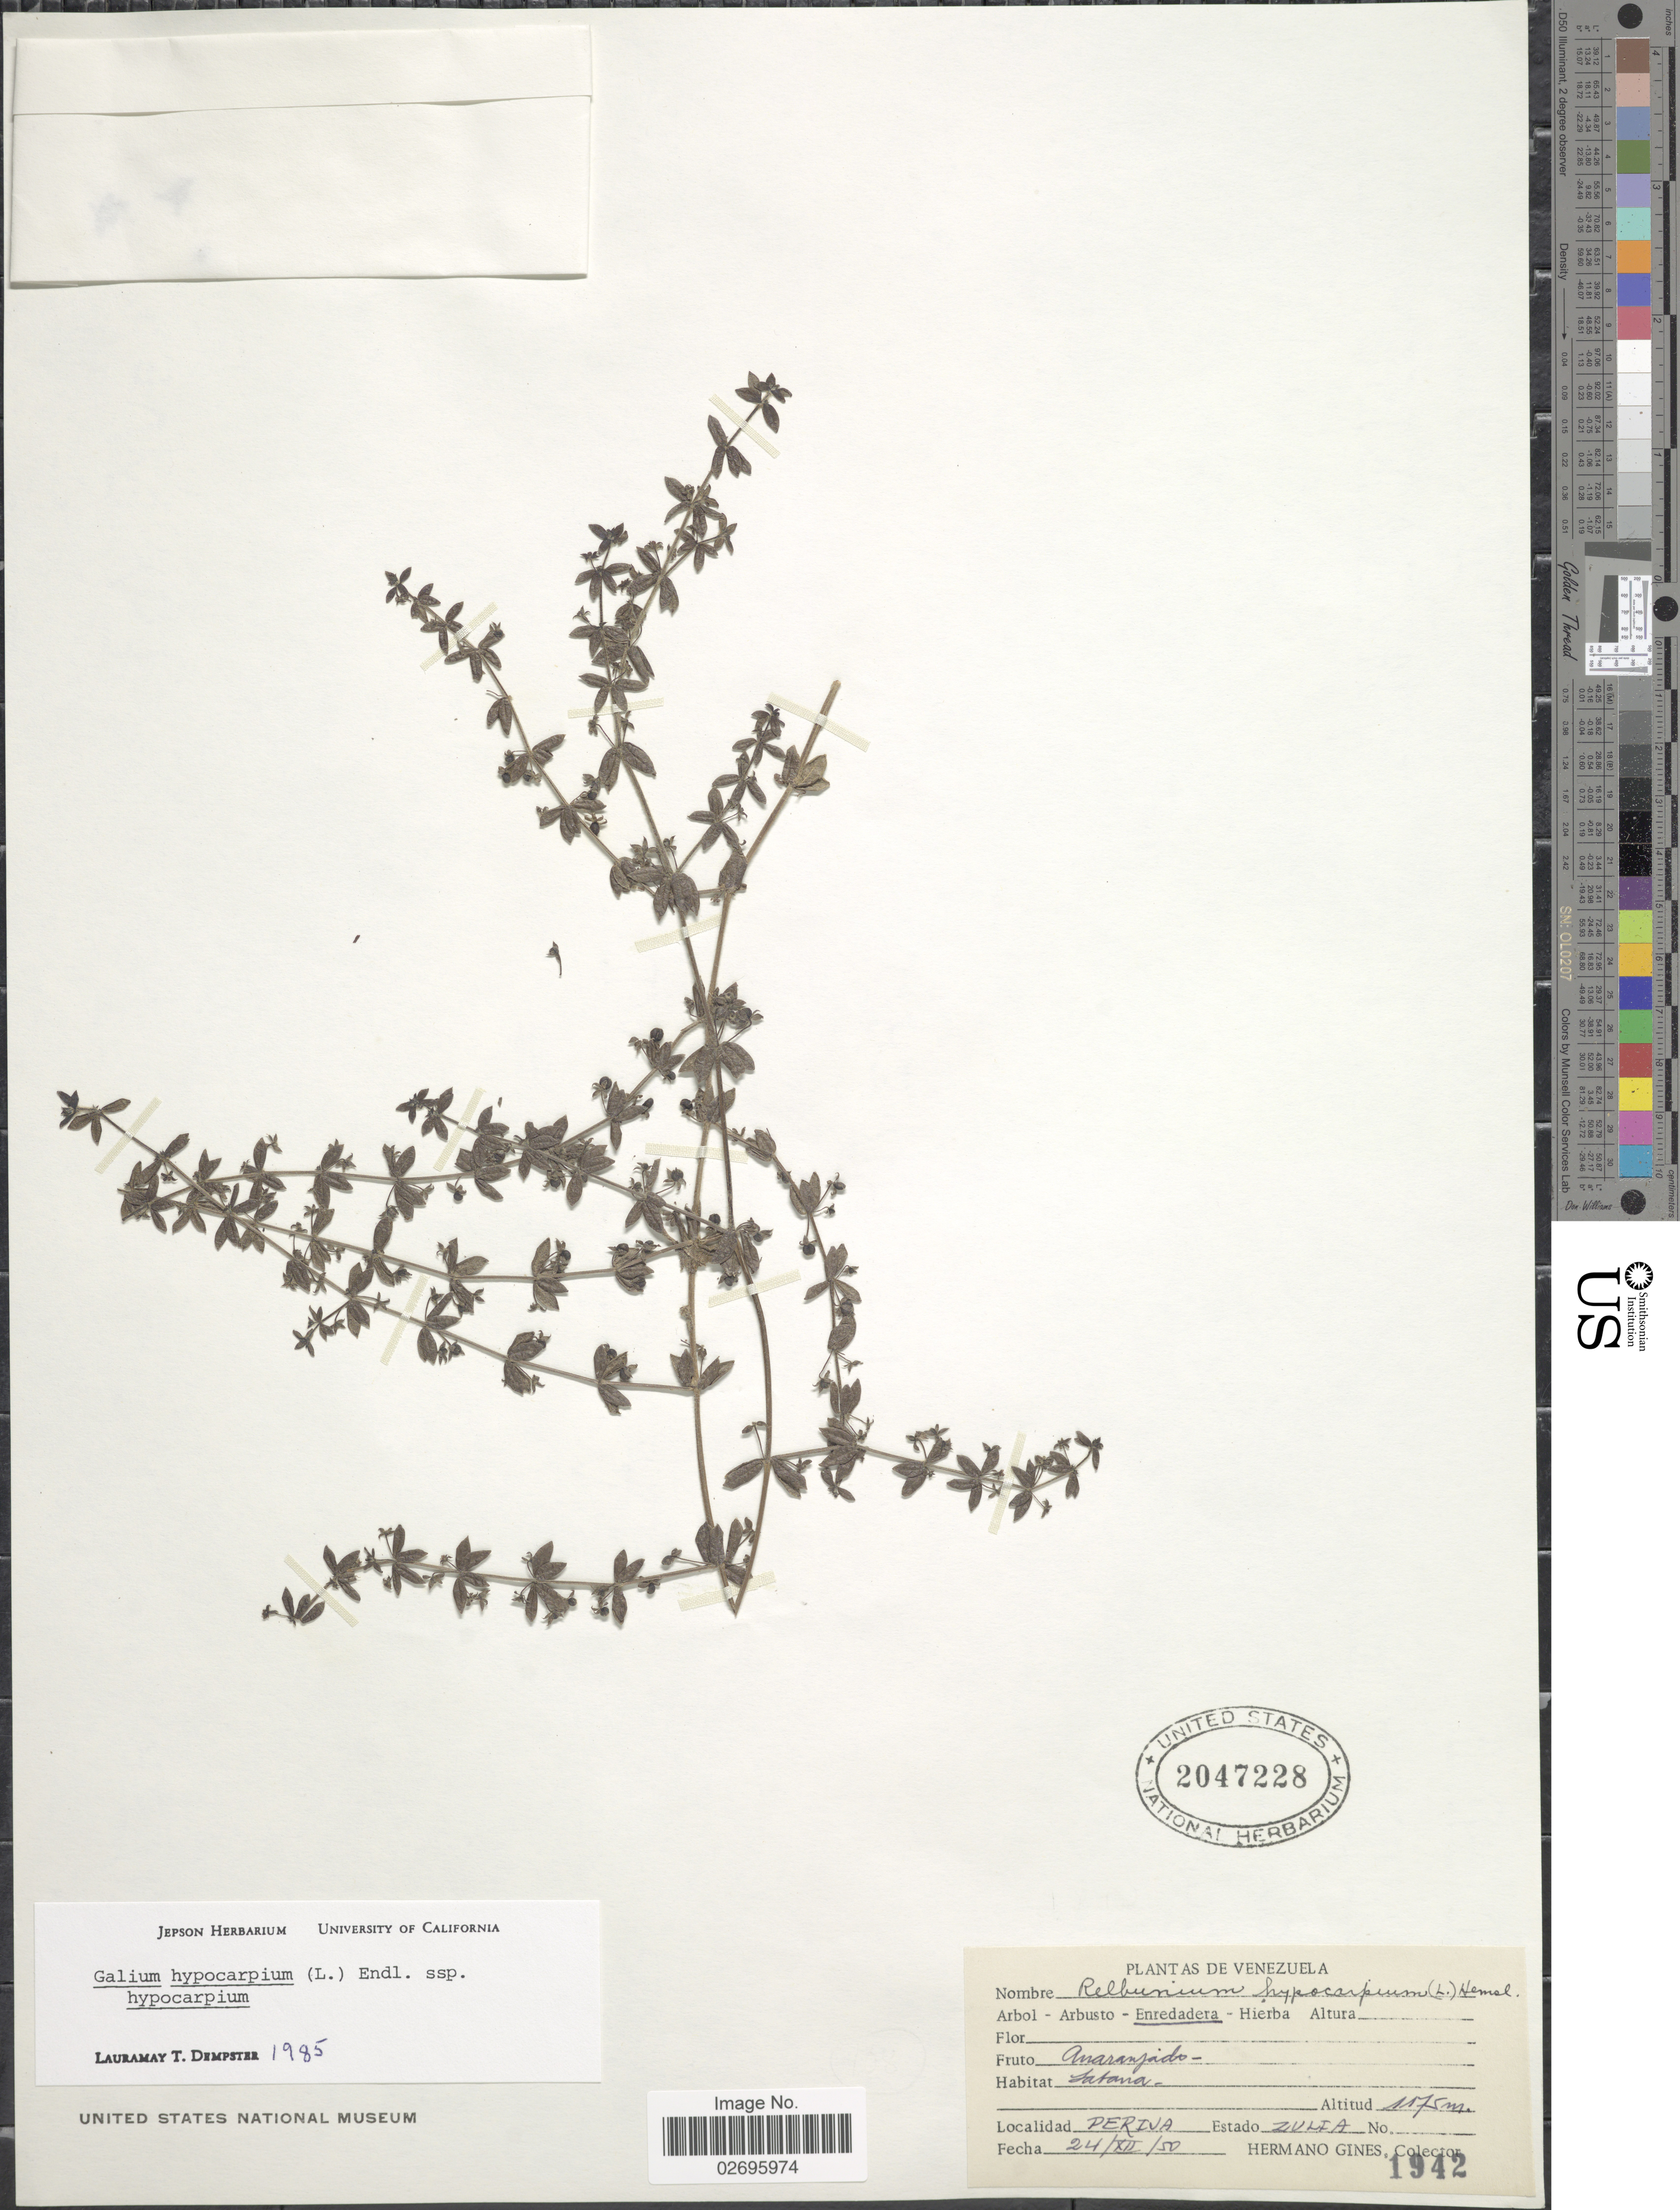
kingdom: Plantae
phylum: Tracheophyta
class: Magnoliopsida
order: Gentianales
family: Rubiaceae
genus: Galium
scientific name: Galium hypocarpium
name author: (L.) Endl. ex Griseb.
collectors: Bro. Gines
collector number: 1942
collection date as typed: Transcribed d/m/y: 24/12/50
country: Venezuela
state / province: Zulia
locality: Periva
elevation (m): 1175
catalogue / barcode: US 2047228